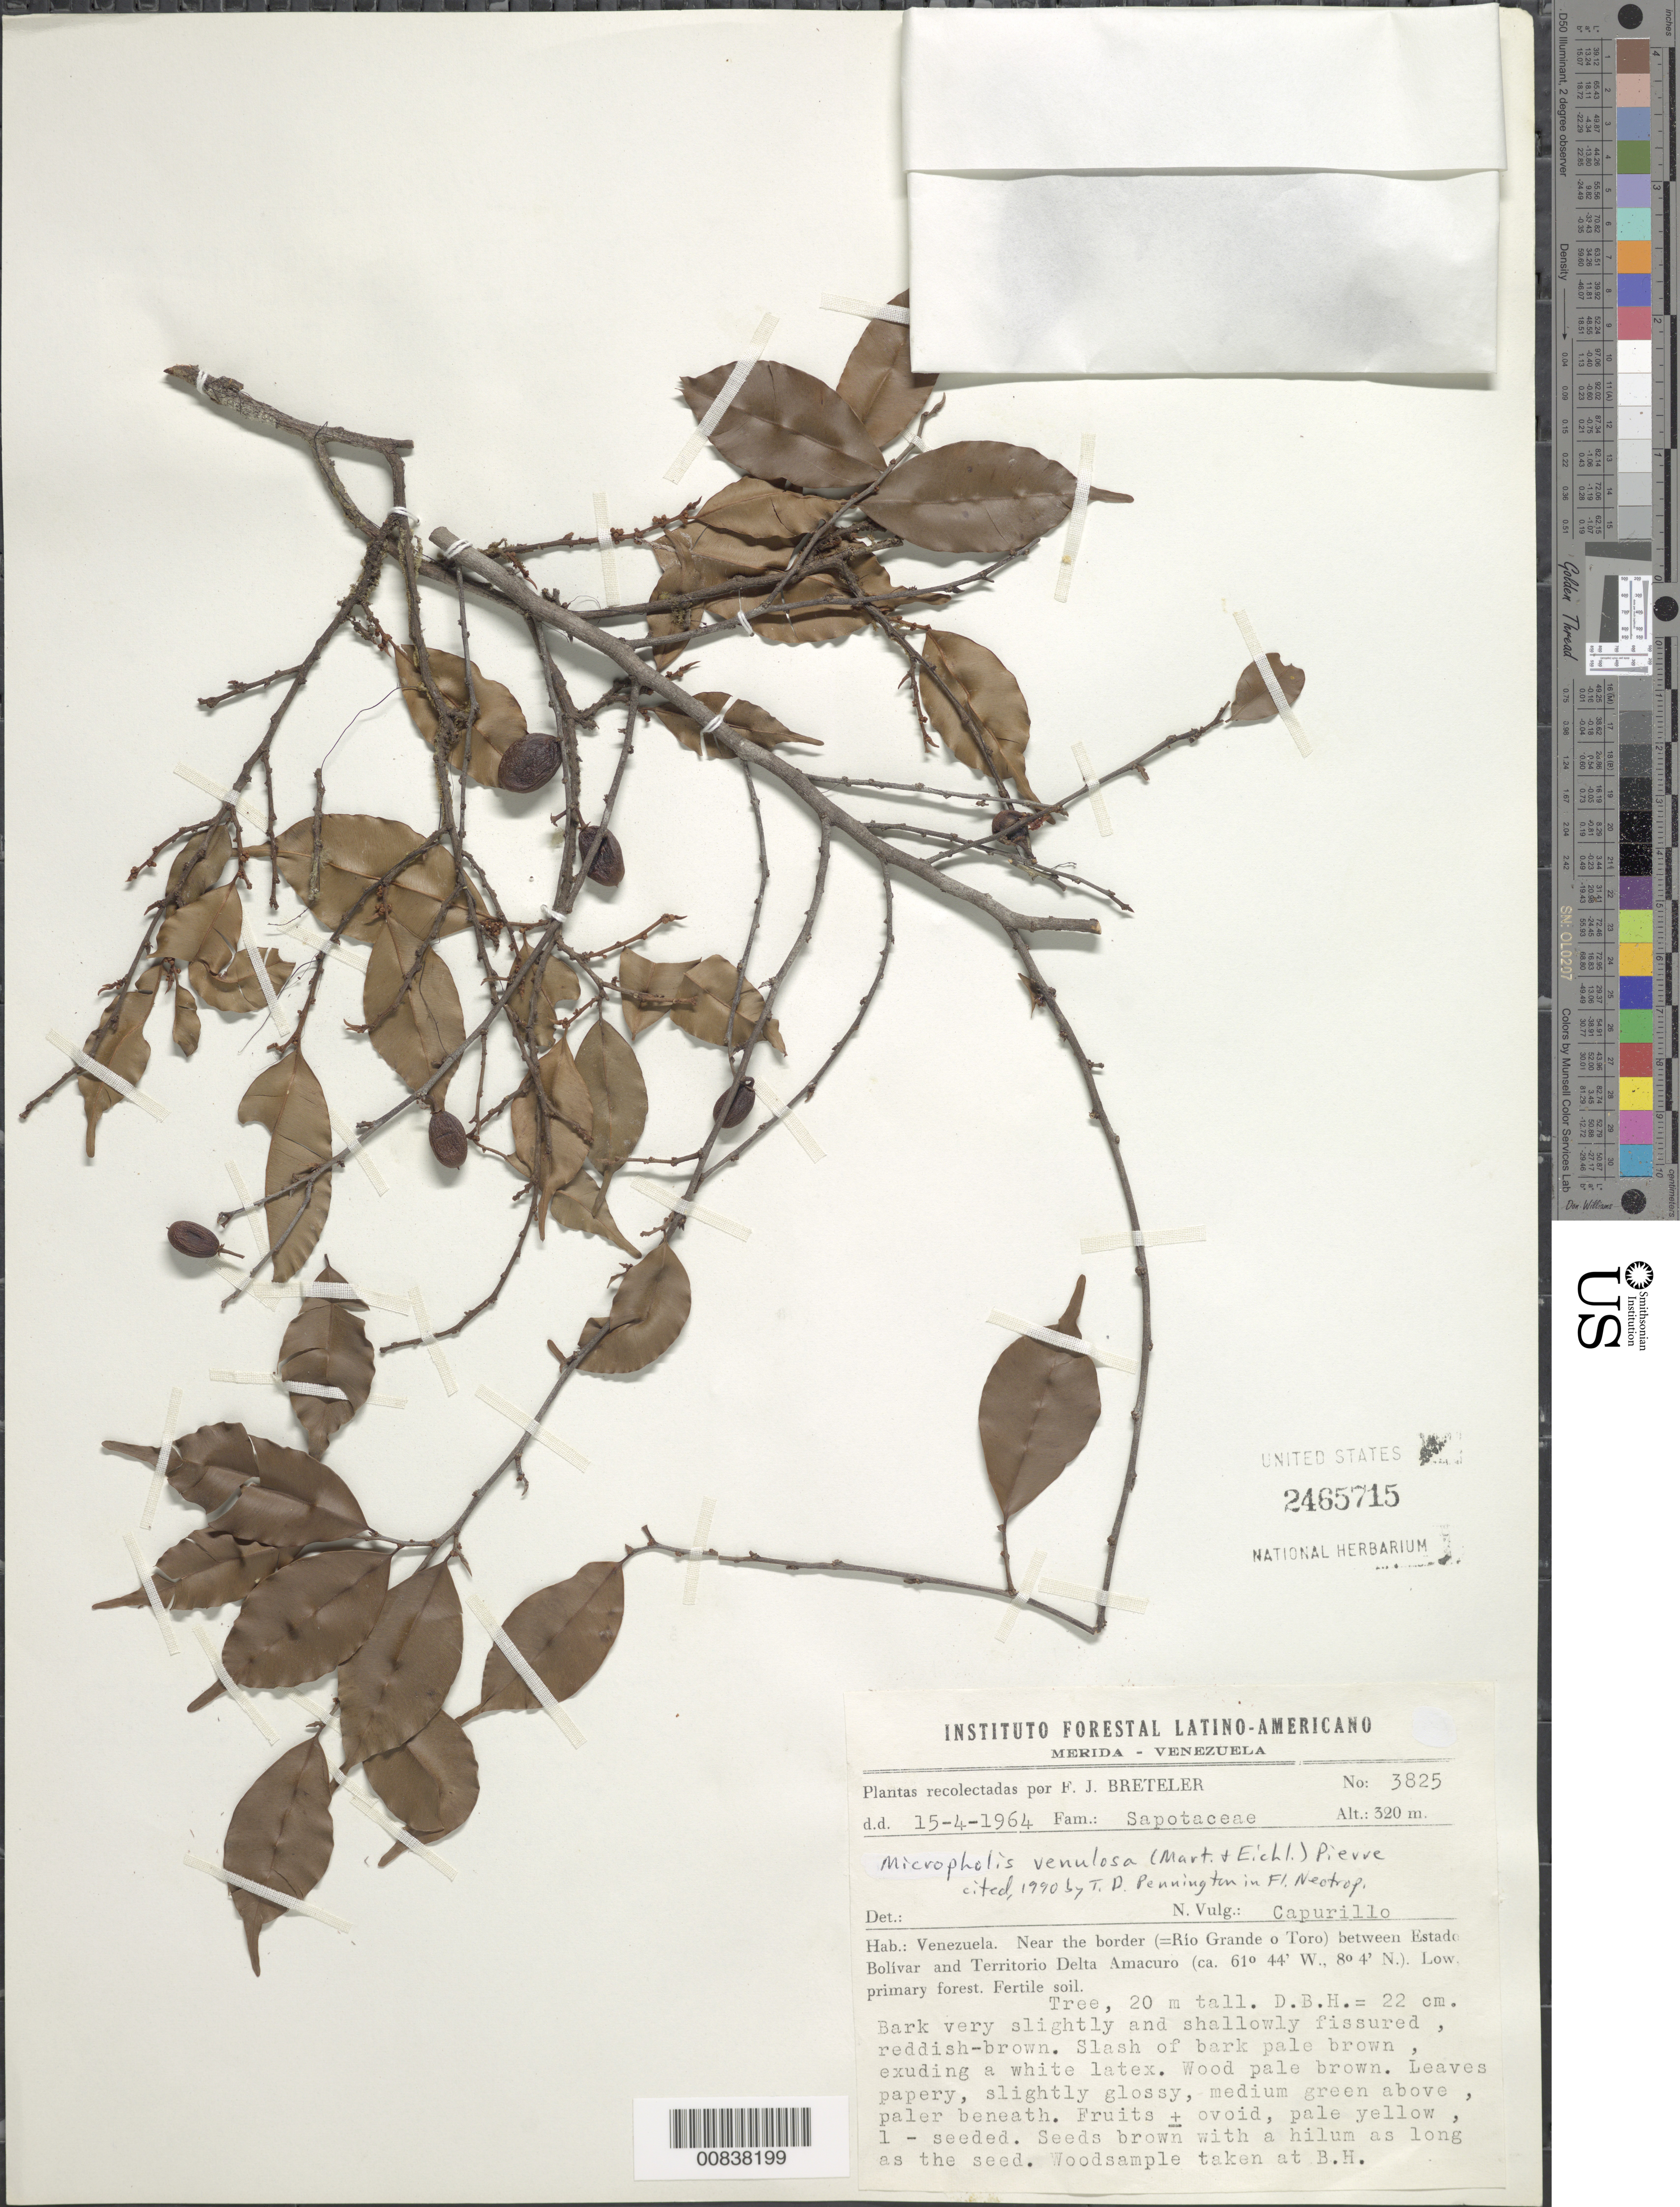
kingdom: Plantae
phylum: Tracheophyta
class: Magnoliopsida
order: Ericales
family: Sapotaceae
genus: Micropholis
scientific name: Micropholis venulosa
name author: (Mart. & Eichler) Pierre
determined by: Pennington, T. D., (K)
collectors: F. J. Breteler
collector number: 3825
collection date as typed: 15-Apr-64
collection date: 1964-04-15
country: Venezuela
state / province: Bolívar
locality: Río Grande o Toro, near border between Estado Bolívar and Territorío Delta Amacuro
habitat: Low, primary forest, fertile soil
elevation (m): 320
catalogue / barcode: US 2465715